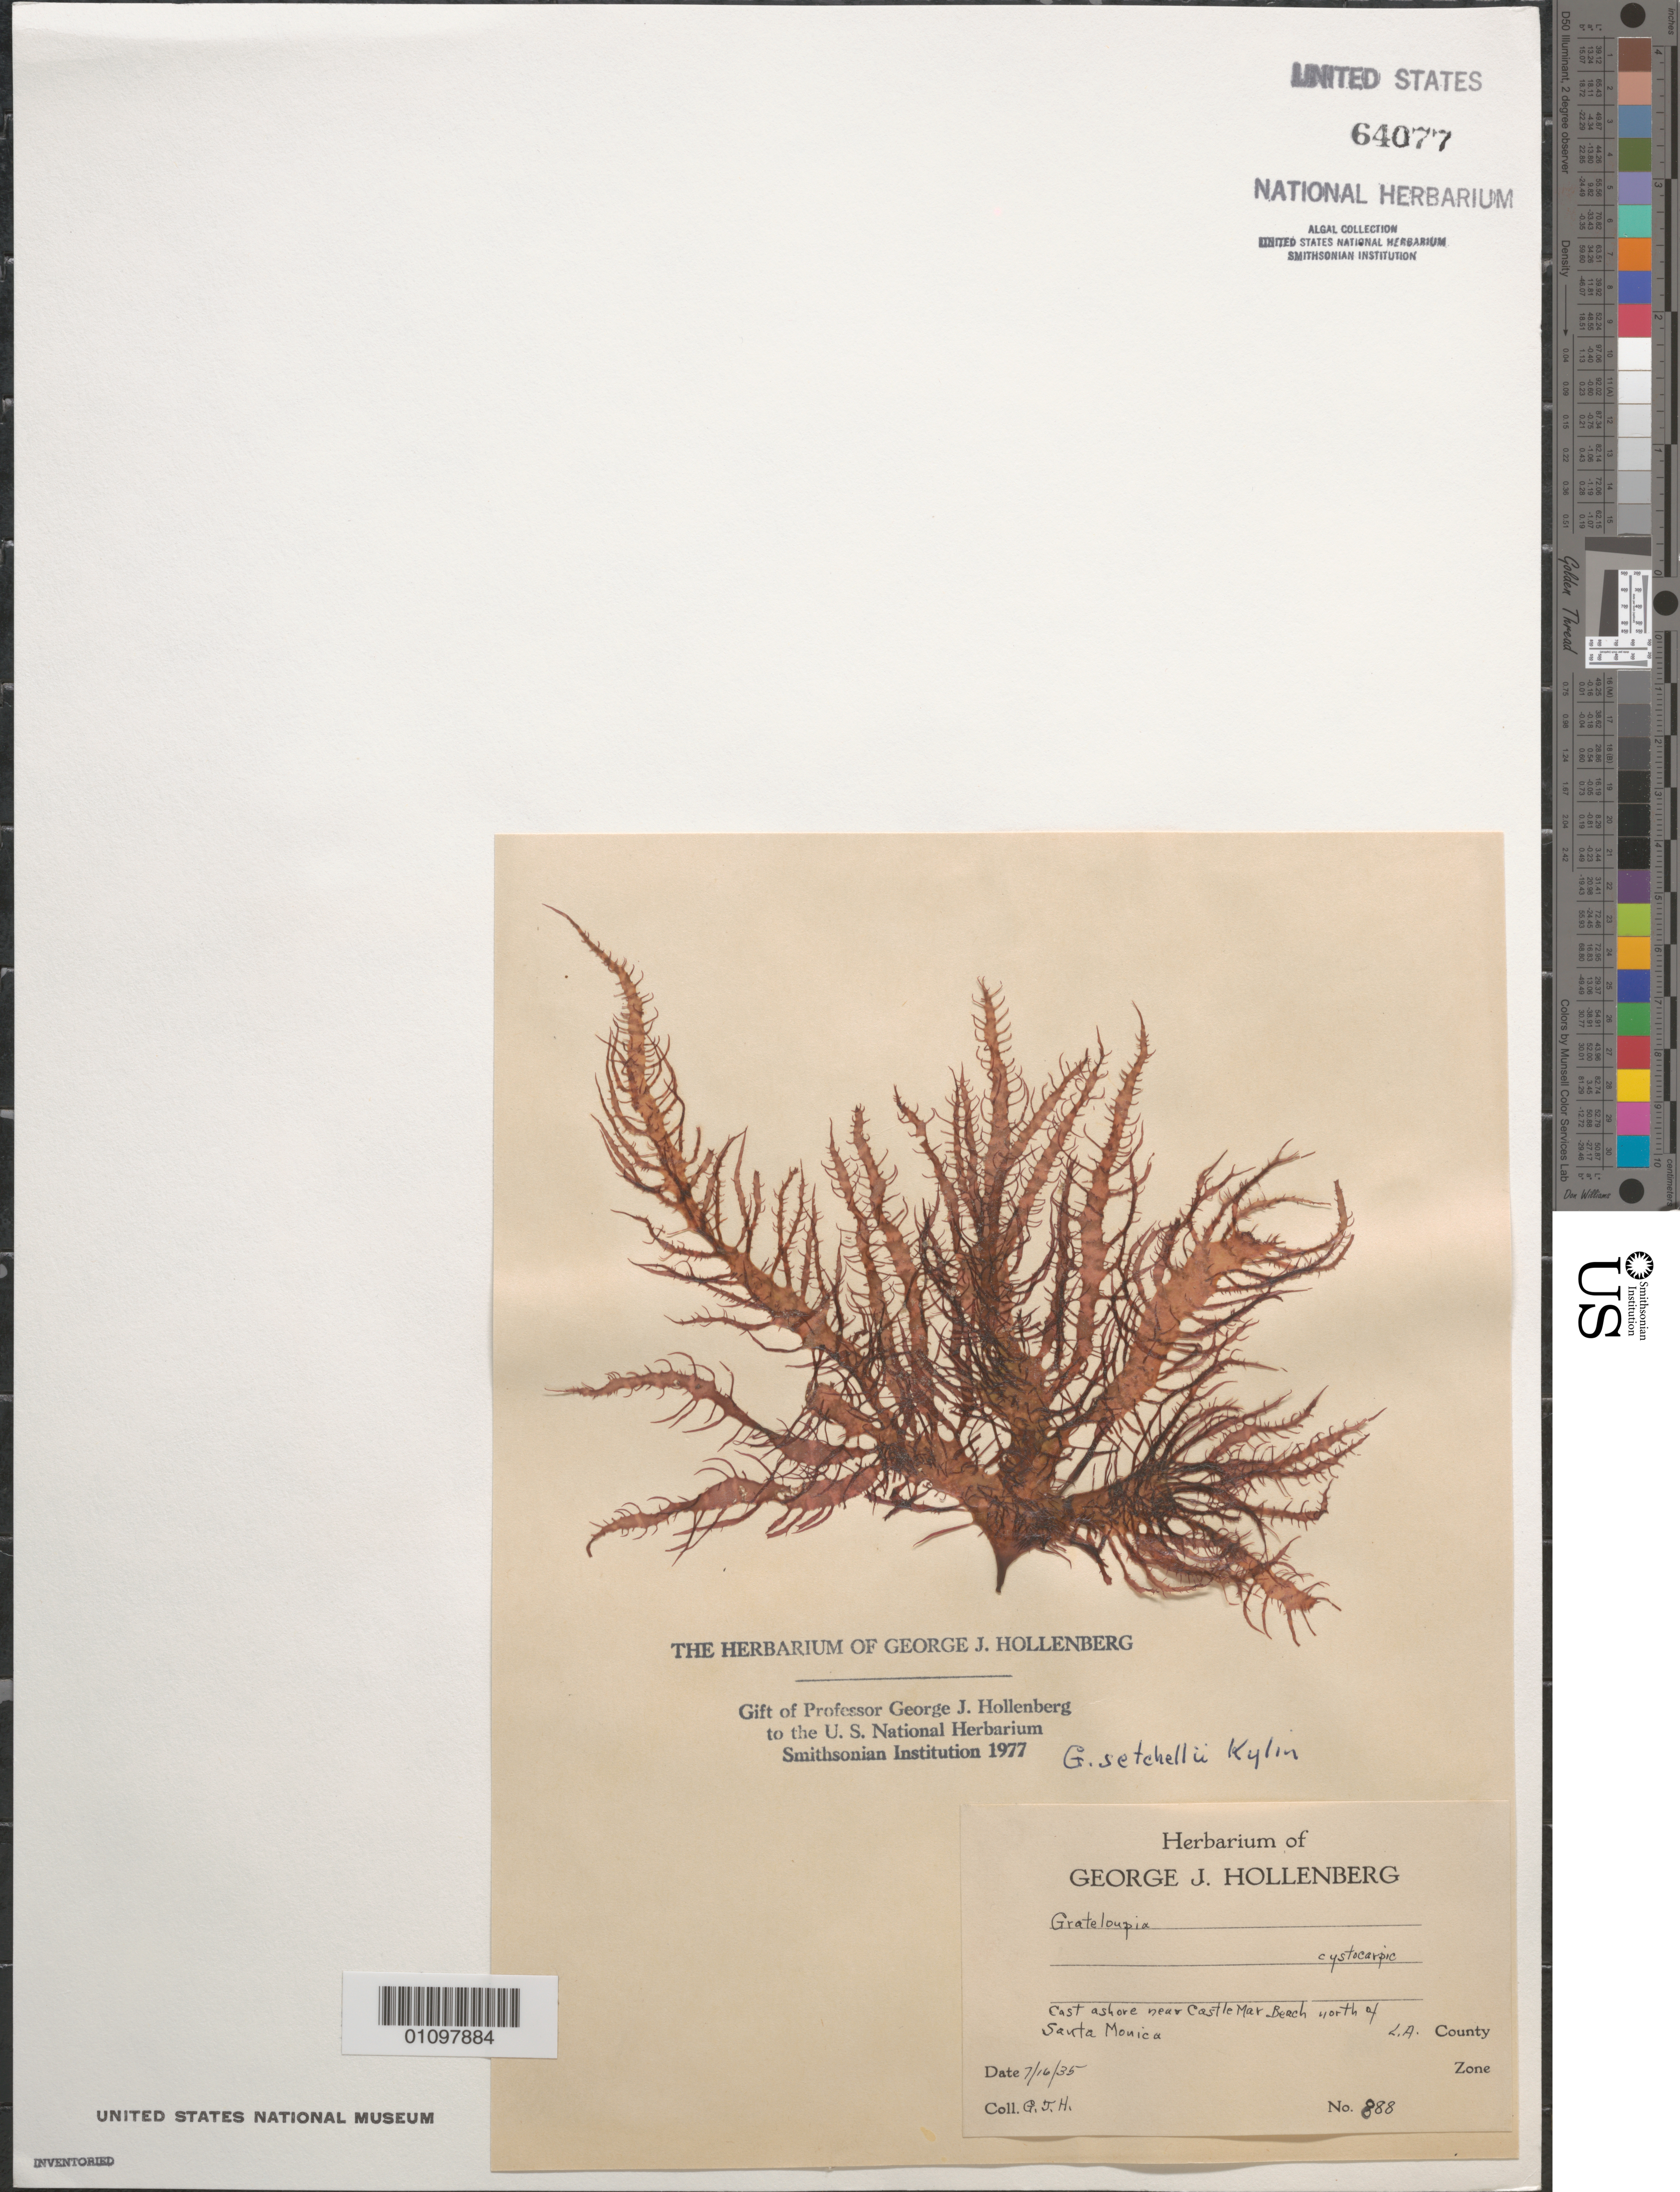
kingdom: Plantae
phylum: Rhodophyta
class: Florideophyceae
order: Halymeniales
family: Halymeniaceae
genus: Norrissia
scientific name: Norrissia setchellii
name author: (Kylin) M.S. Balakrishnan in Desikachary & Raja Rao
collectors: G. Hollenberg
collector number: GJH 888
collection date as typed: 16 Jul 1935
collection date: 1935-07-16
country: United States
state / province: California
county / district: Los Angeles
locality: Near Castle Mar Beach north of Santa Monica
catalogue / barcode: US 64077